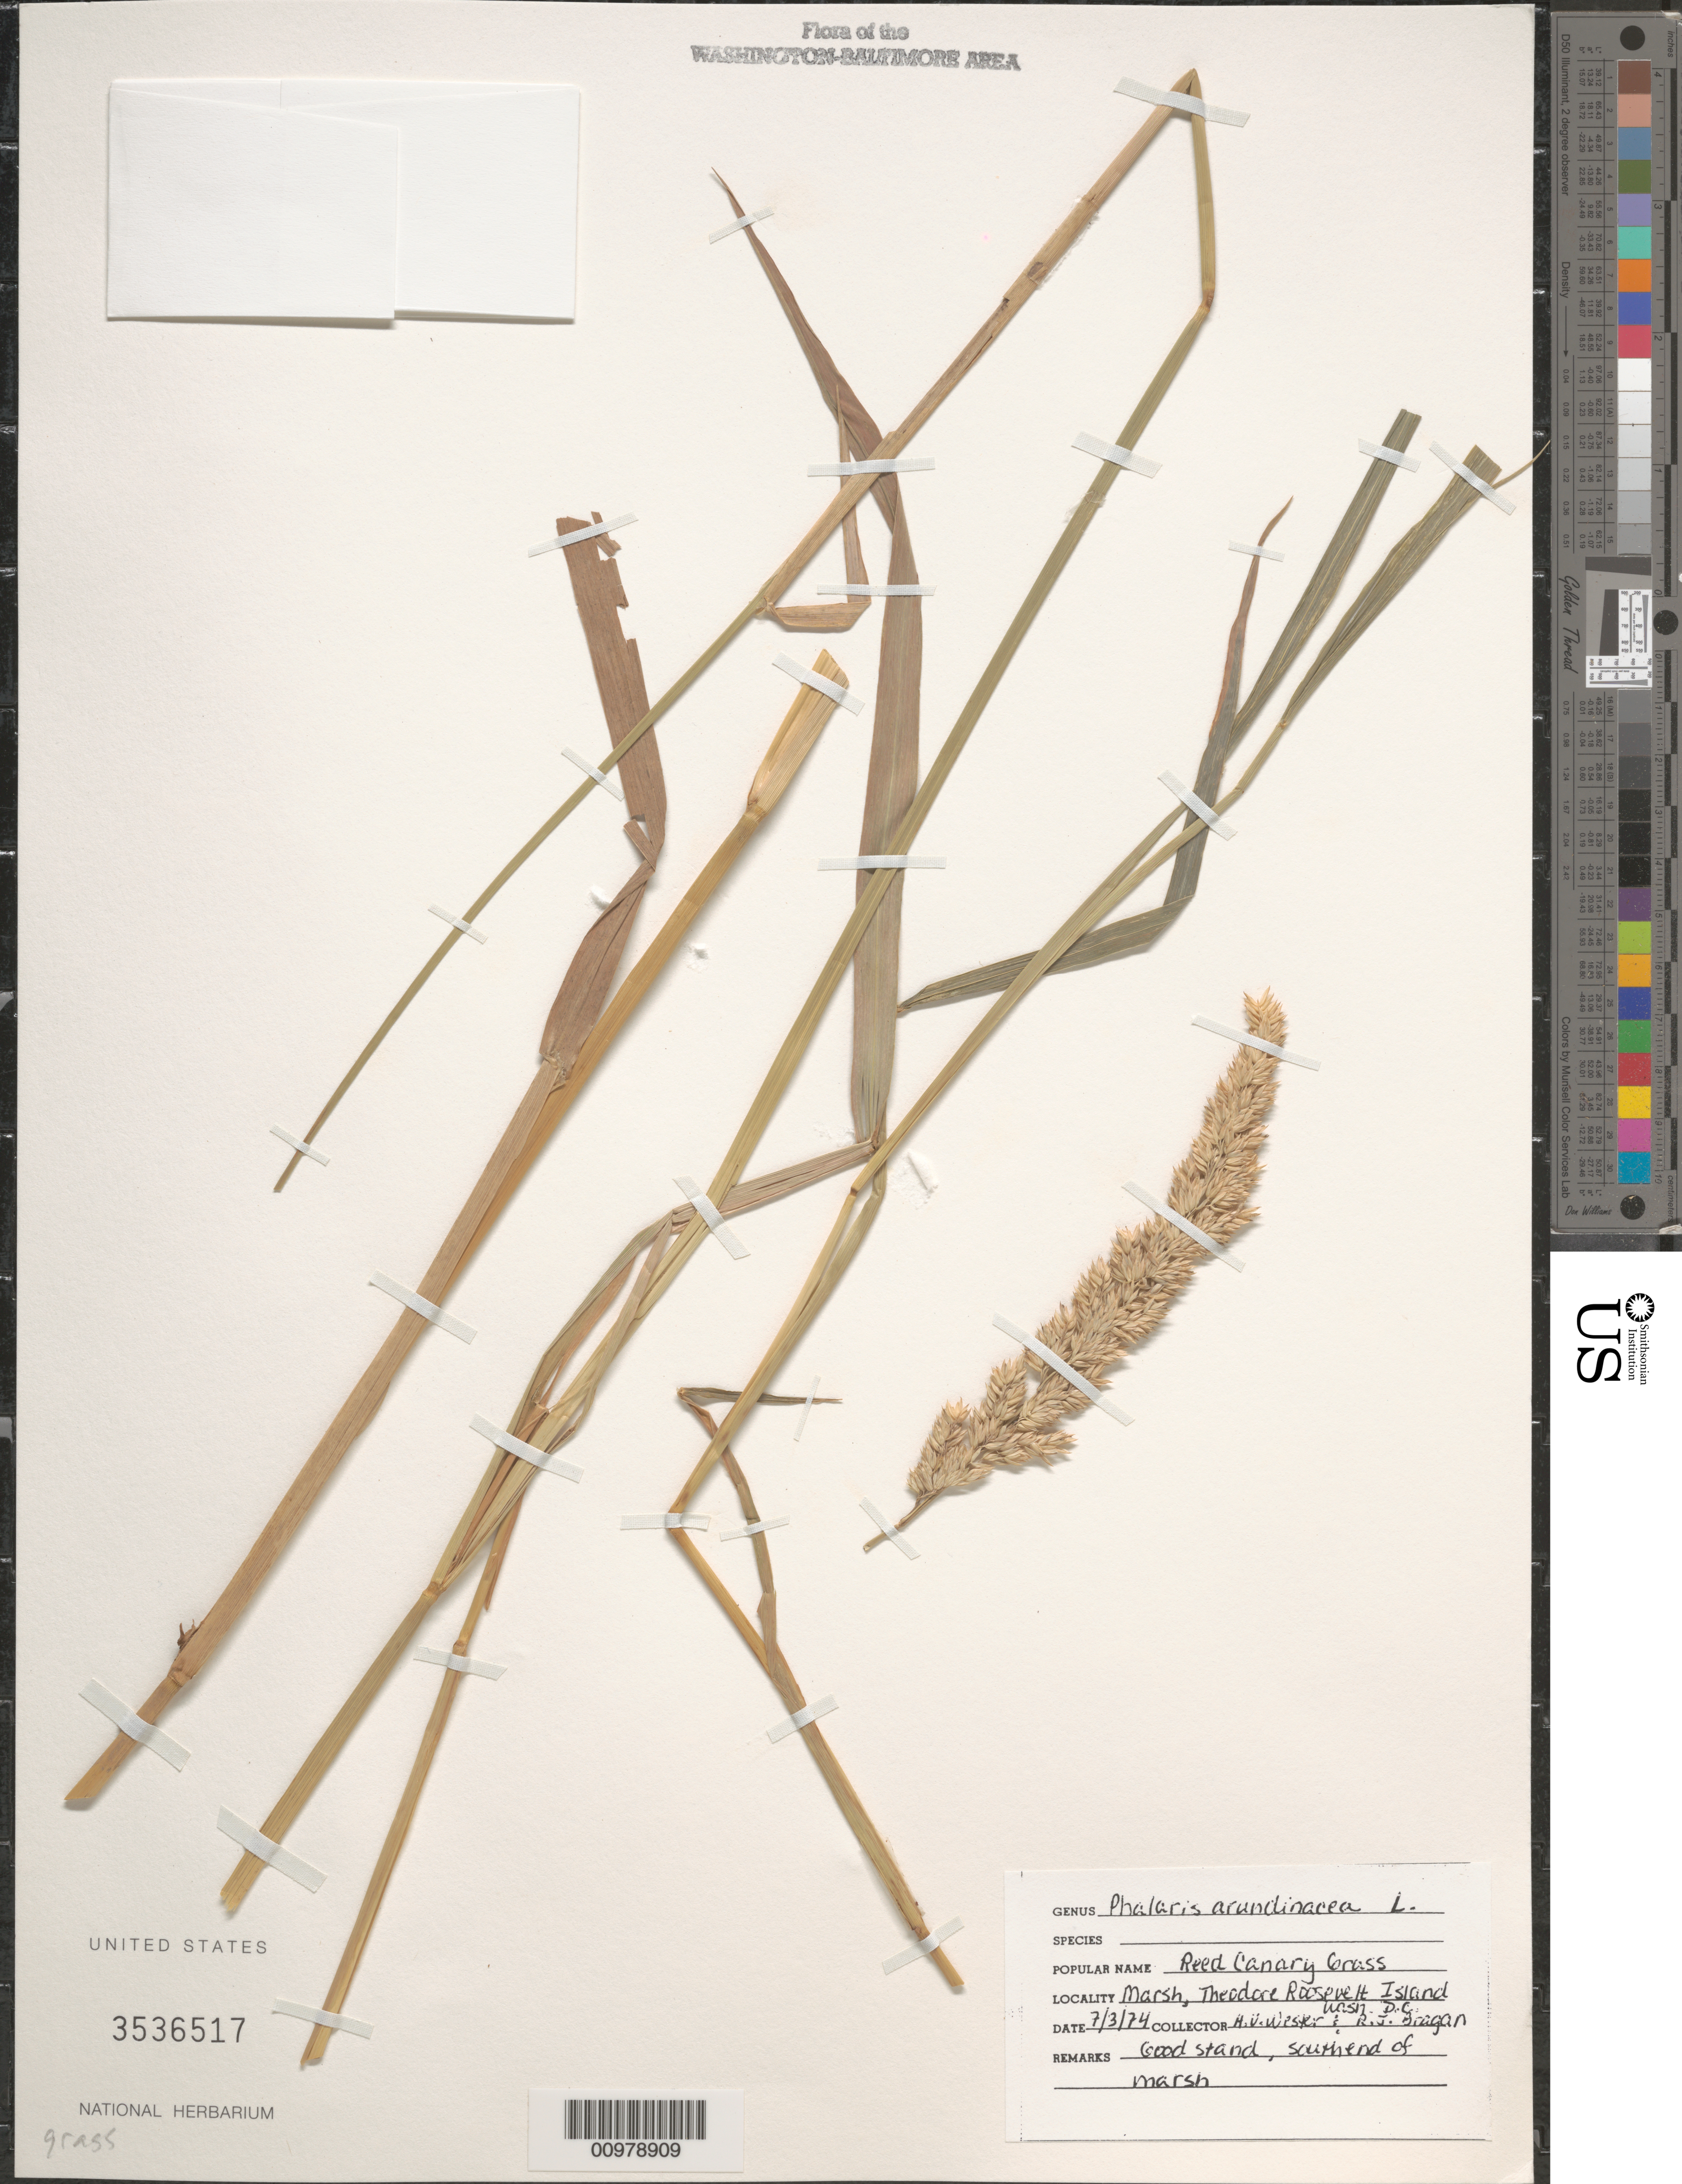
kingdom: Plantae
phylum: Tracheophyta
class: Liliopsida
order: Poales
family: Poaceae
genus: Phalaris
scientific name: Phalaris arundinacea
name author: L.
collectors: H. Wester & R. Bragan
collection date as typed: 7/3/74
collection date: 1974-07-03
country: United States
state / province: District of Columbia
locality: South end of marsh, Theodore Roosevelt Island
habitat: marsh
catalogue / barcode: US 3536517